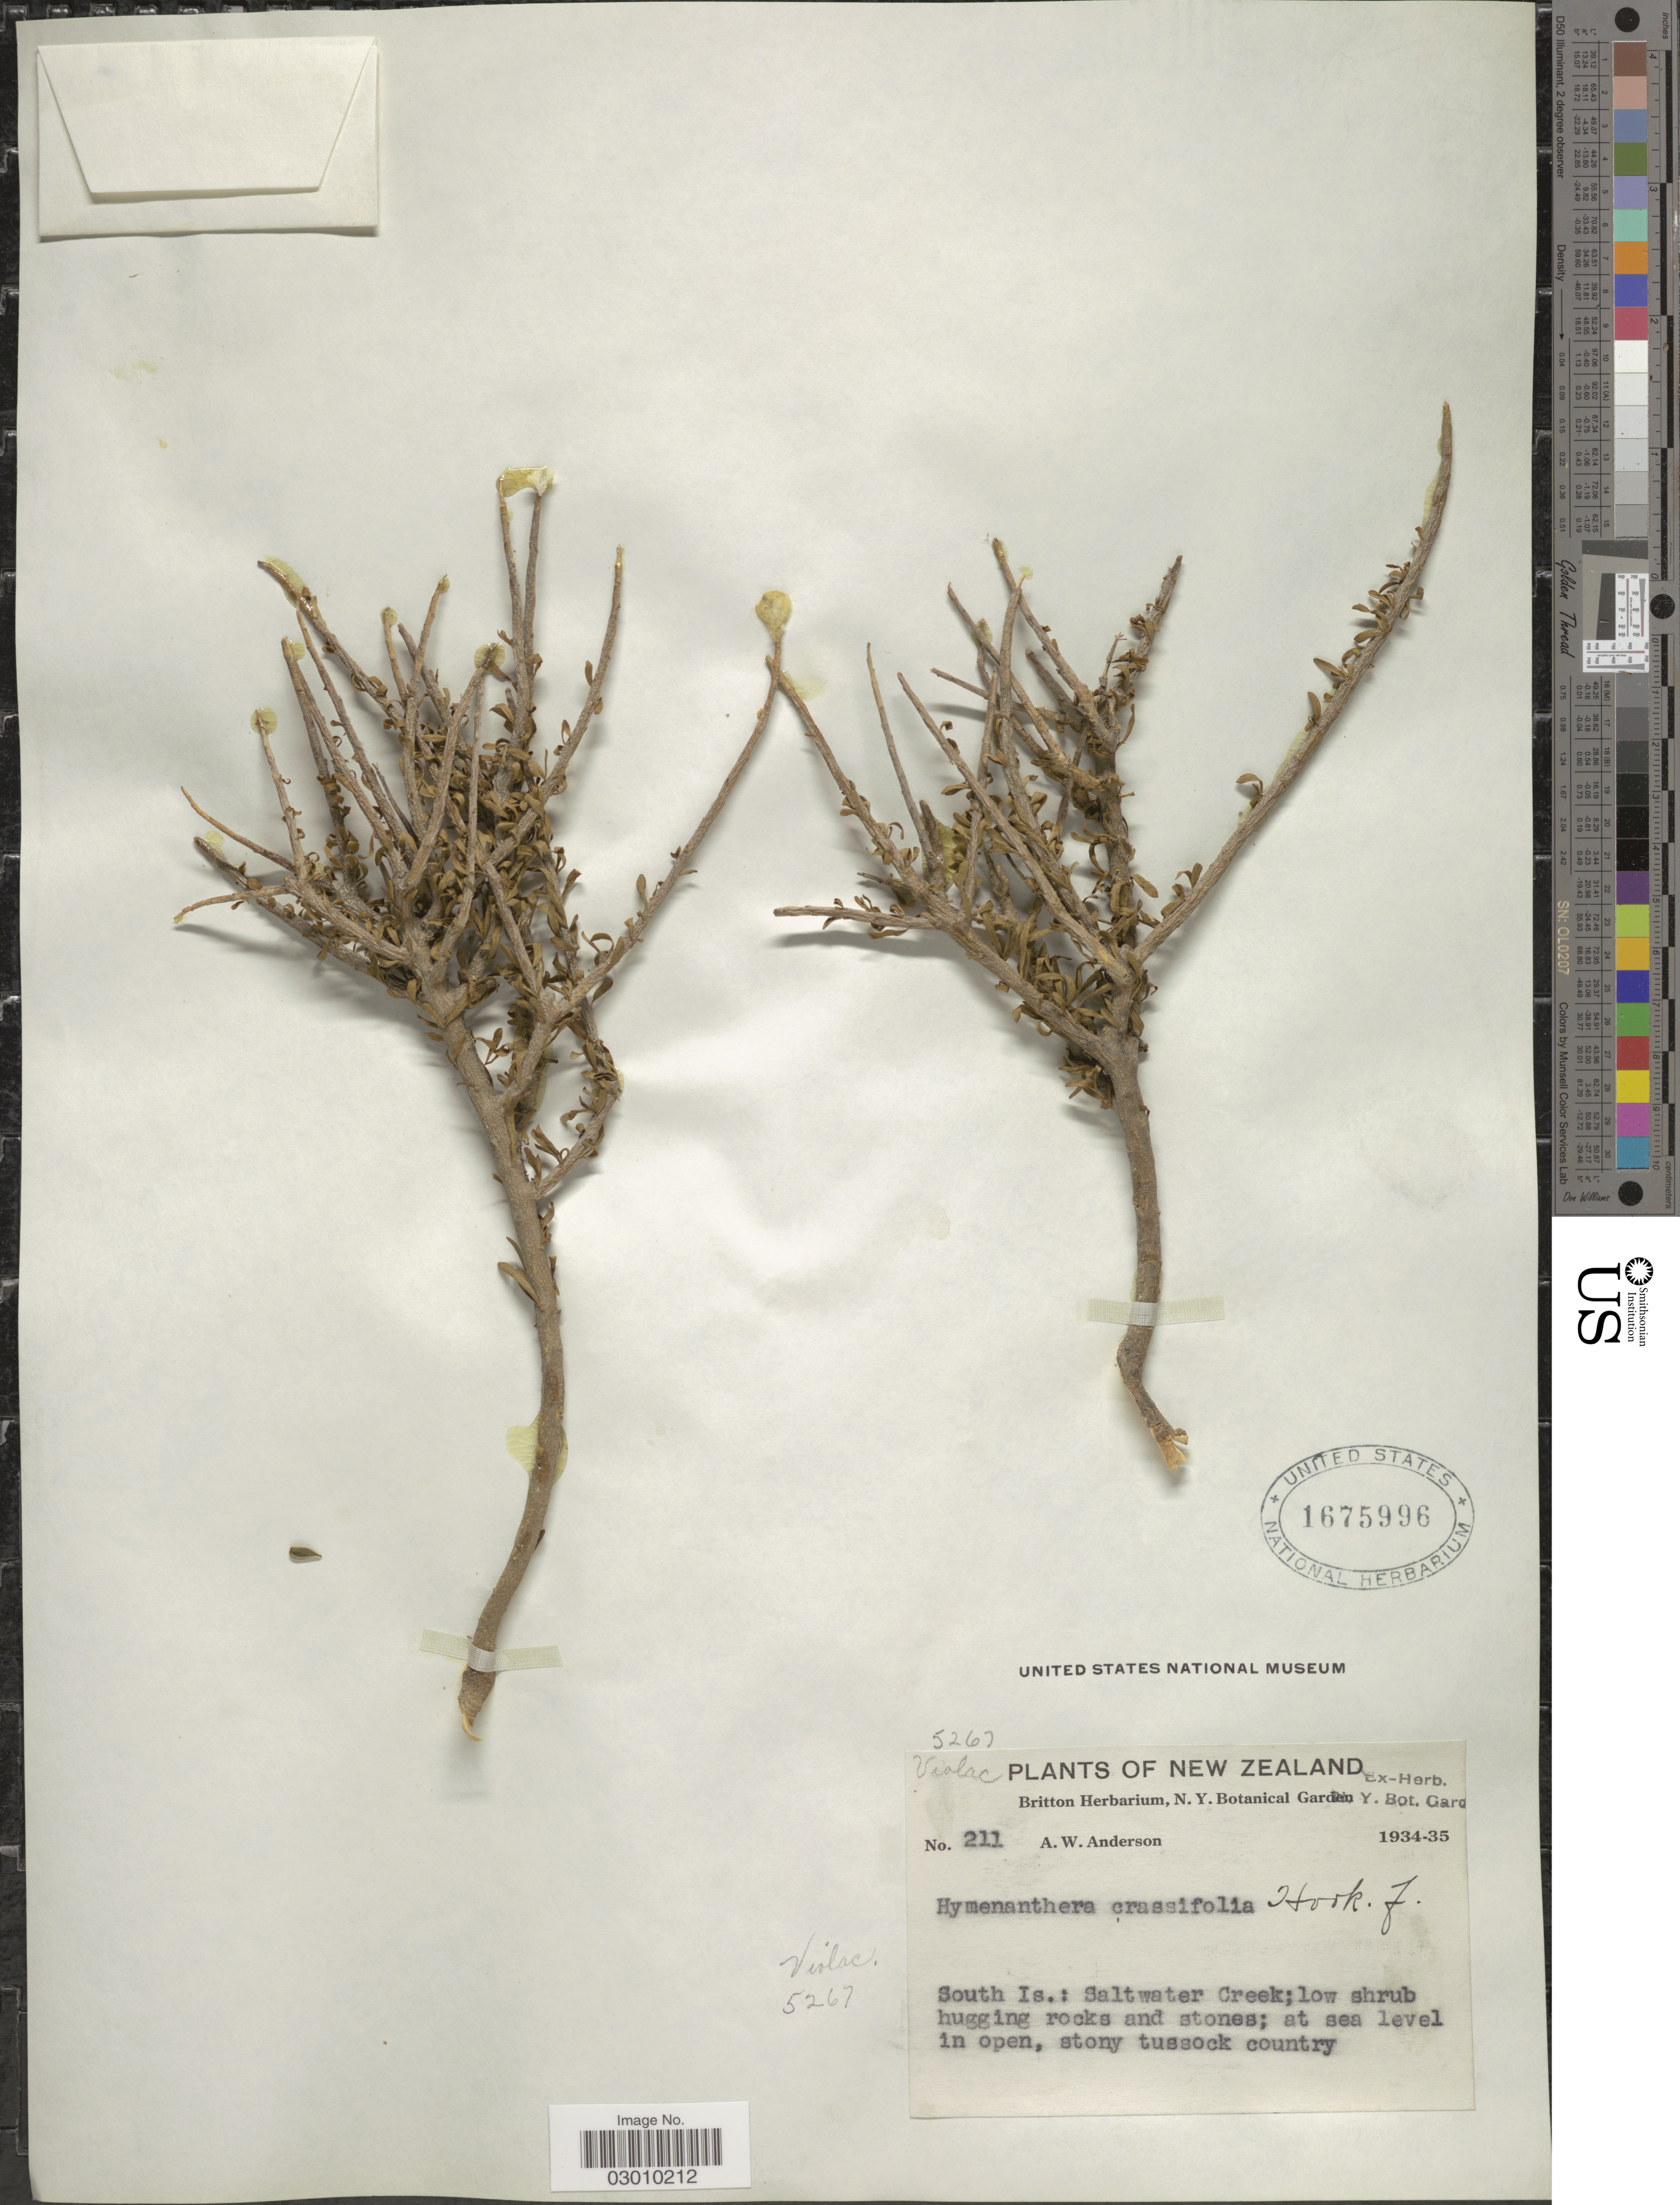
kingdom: Plantae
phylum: Tracheophyta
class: Magnoliopsida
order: Malpighiales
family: Violaceae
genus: Melicytus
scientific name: Melicytus crassifolius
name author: (Hook. f.) Garn.-Jones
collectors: A. W. Anderson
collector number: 211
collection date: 1934/1935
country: New Zealand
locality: South Is.: Saltwater Creek.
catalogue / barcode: US 1675996